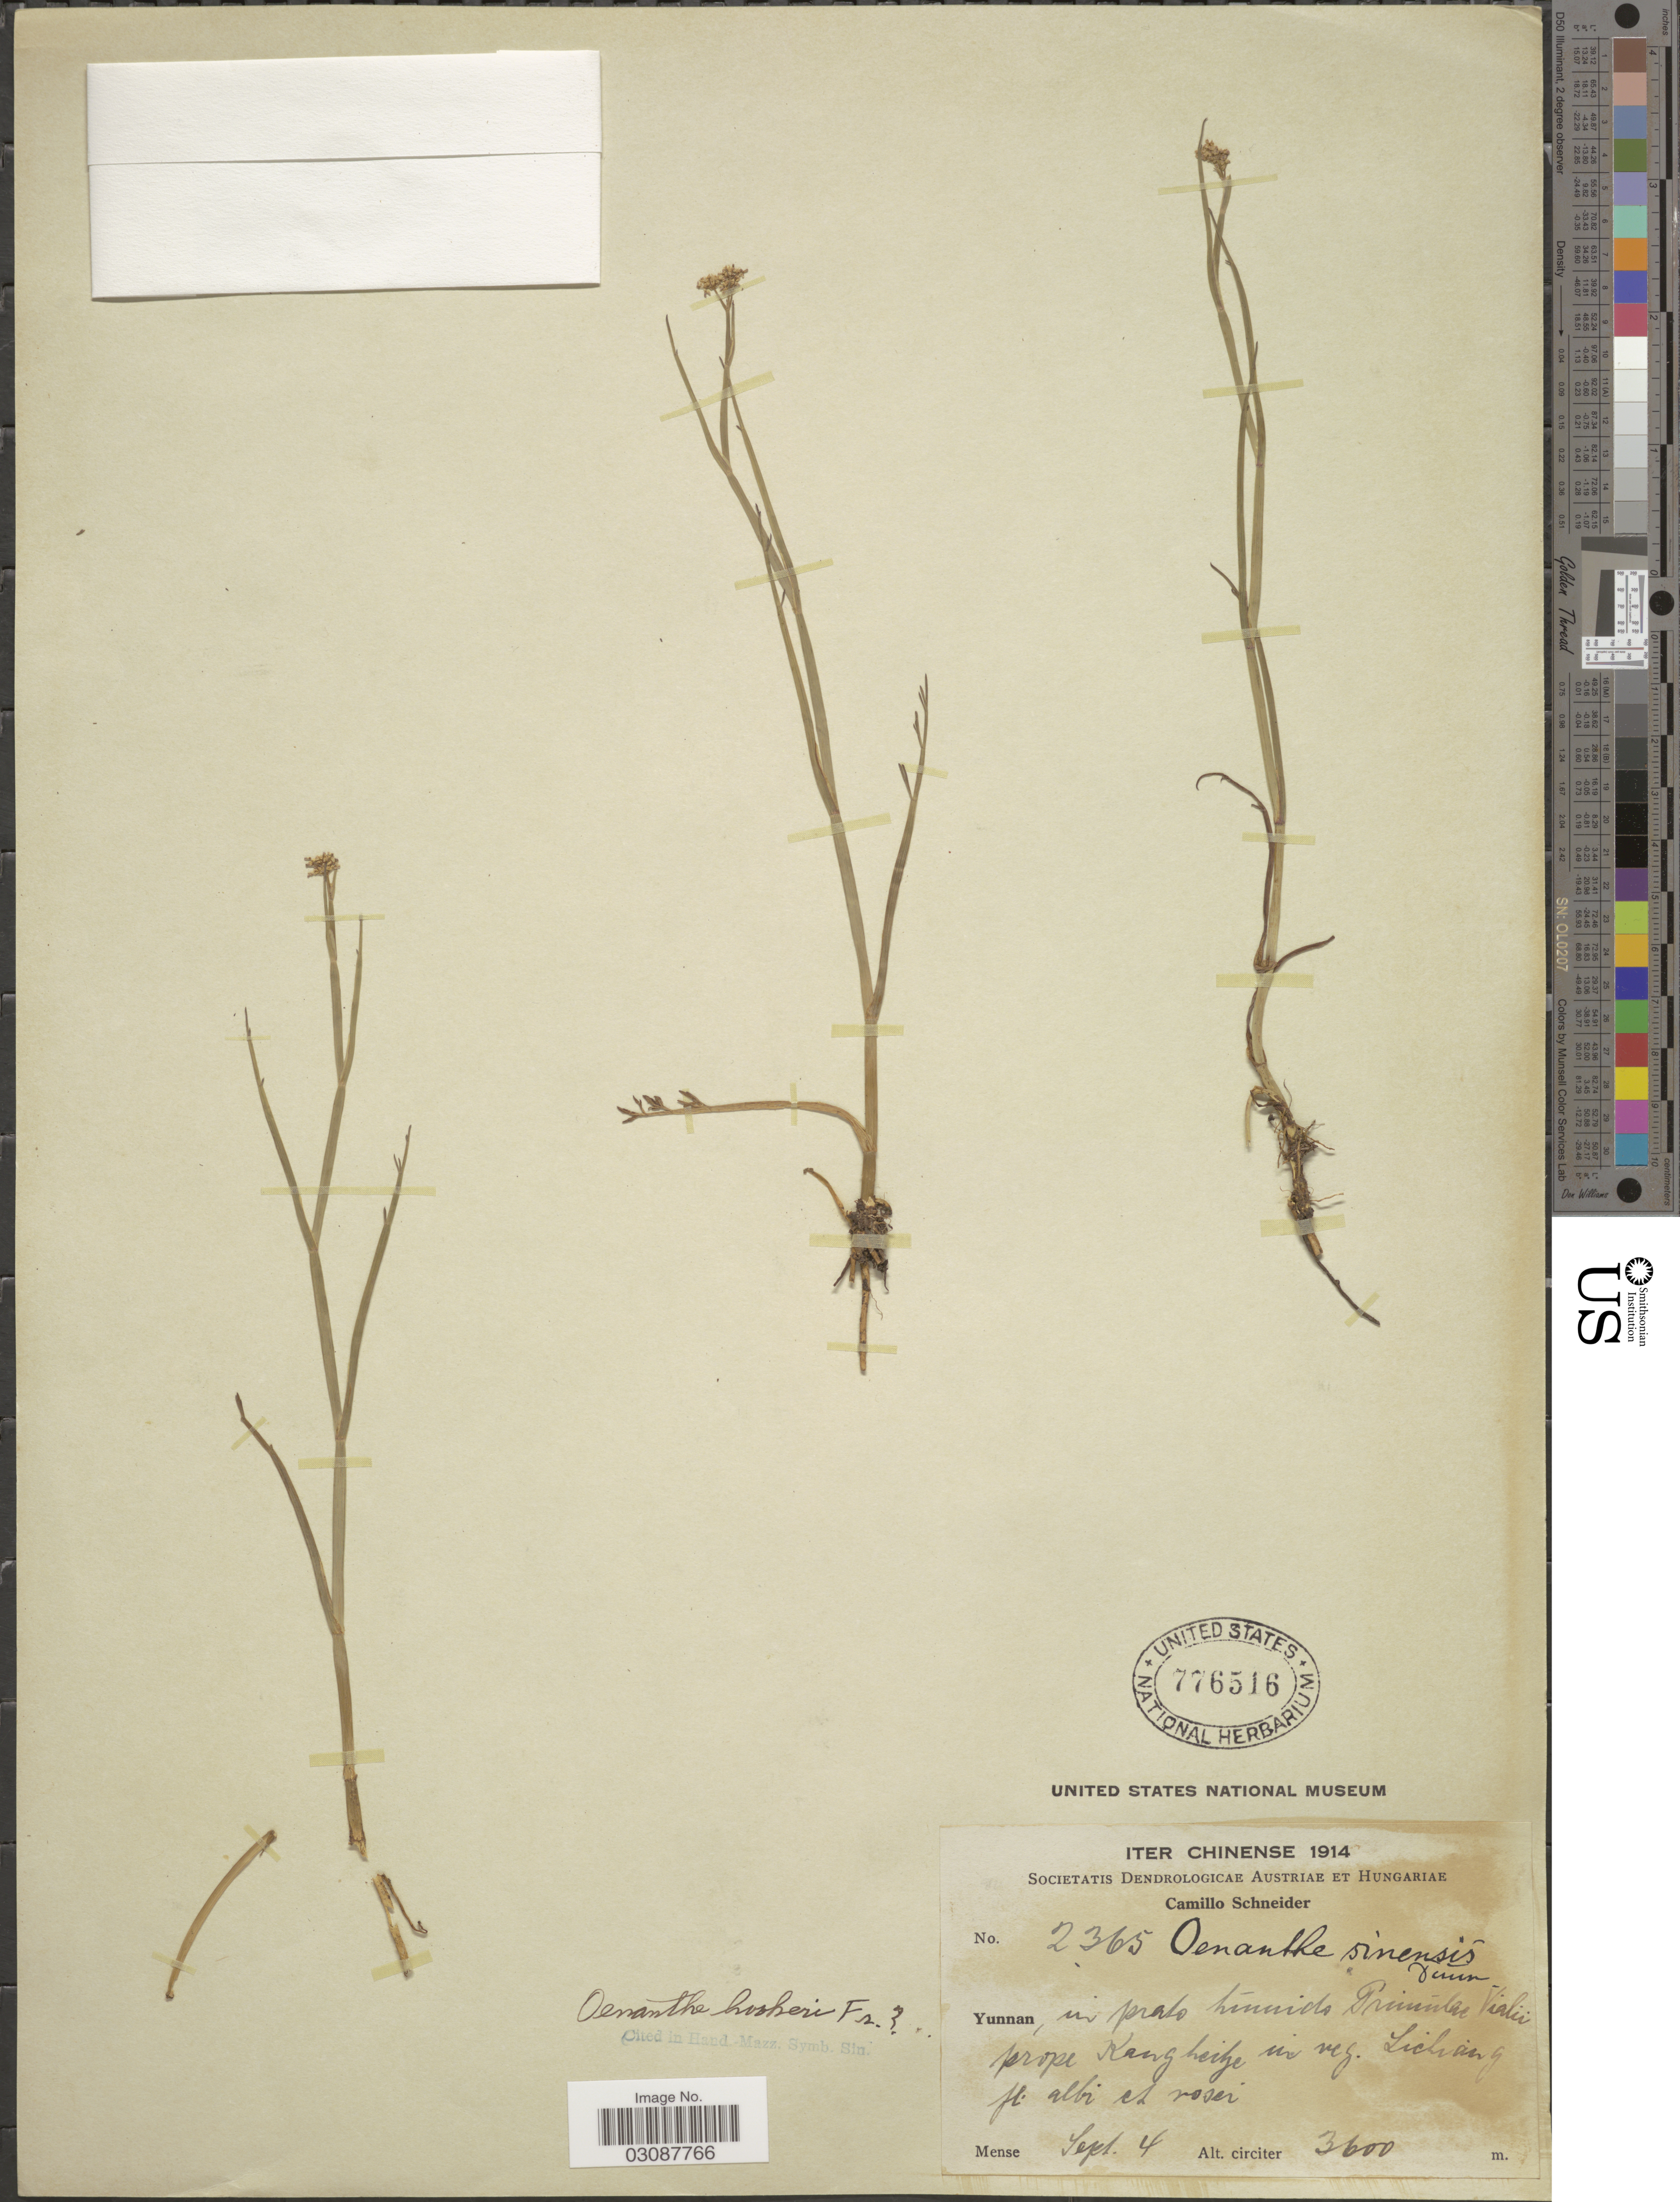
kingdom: Plantae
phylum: Tracheophyta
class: Magnoliopsida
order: Apiales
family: Apiaceae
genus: Oenanthe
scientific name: Oenanthe sinensis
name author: Dunn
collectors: C. K. Schneider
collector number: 2365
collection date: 1914-09-04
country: China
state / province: Yunnan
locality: In prato húmids Primulae Vialii prope Kang heiche [interpreted] in reg. Lichiang.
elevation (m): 3600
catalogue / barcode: US 776516